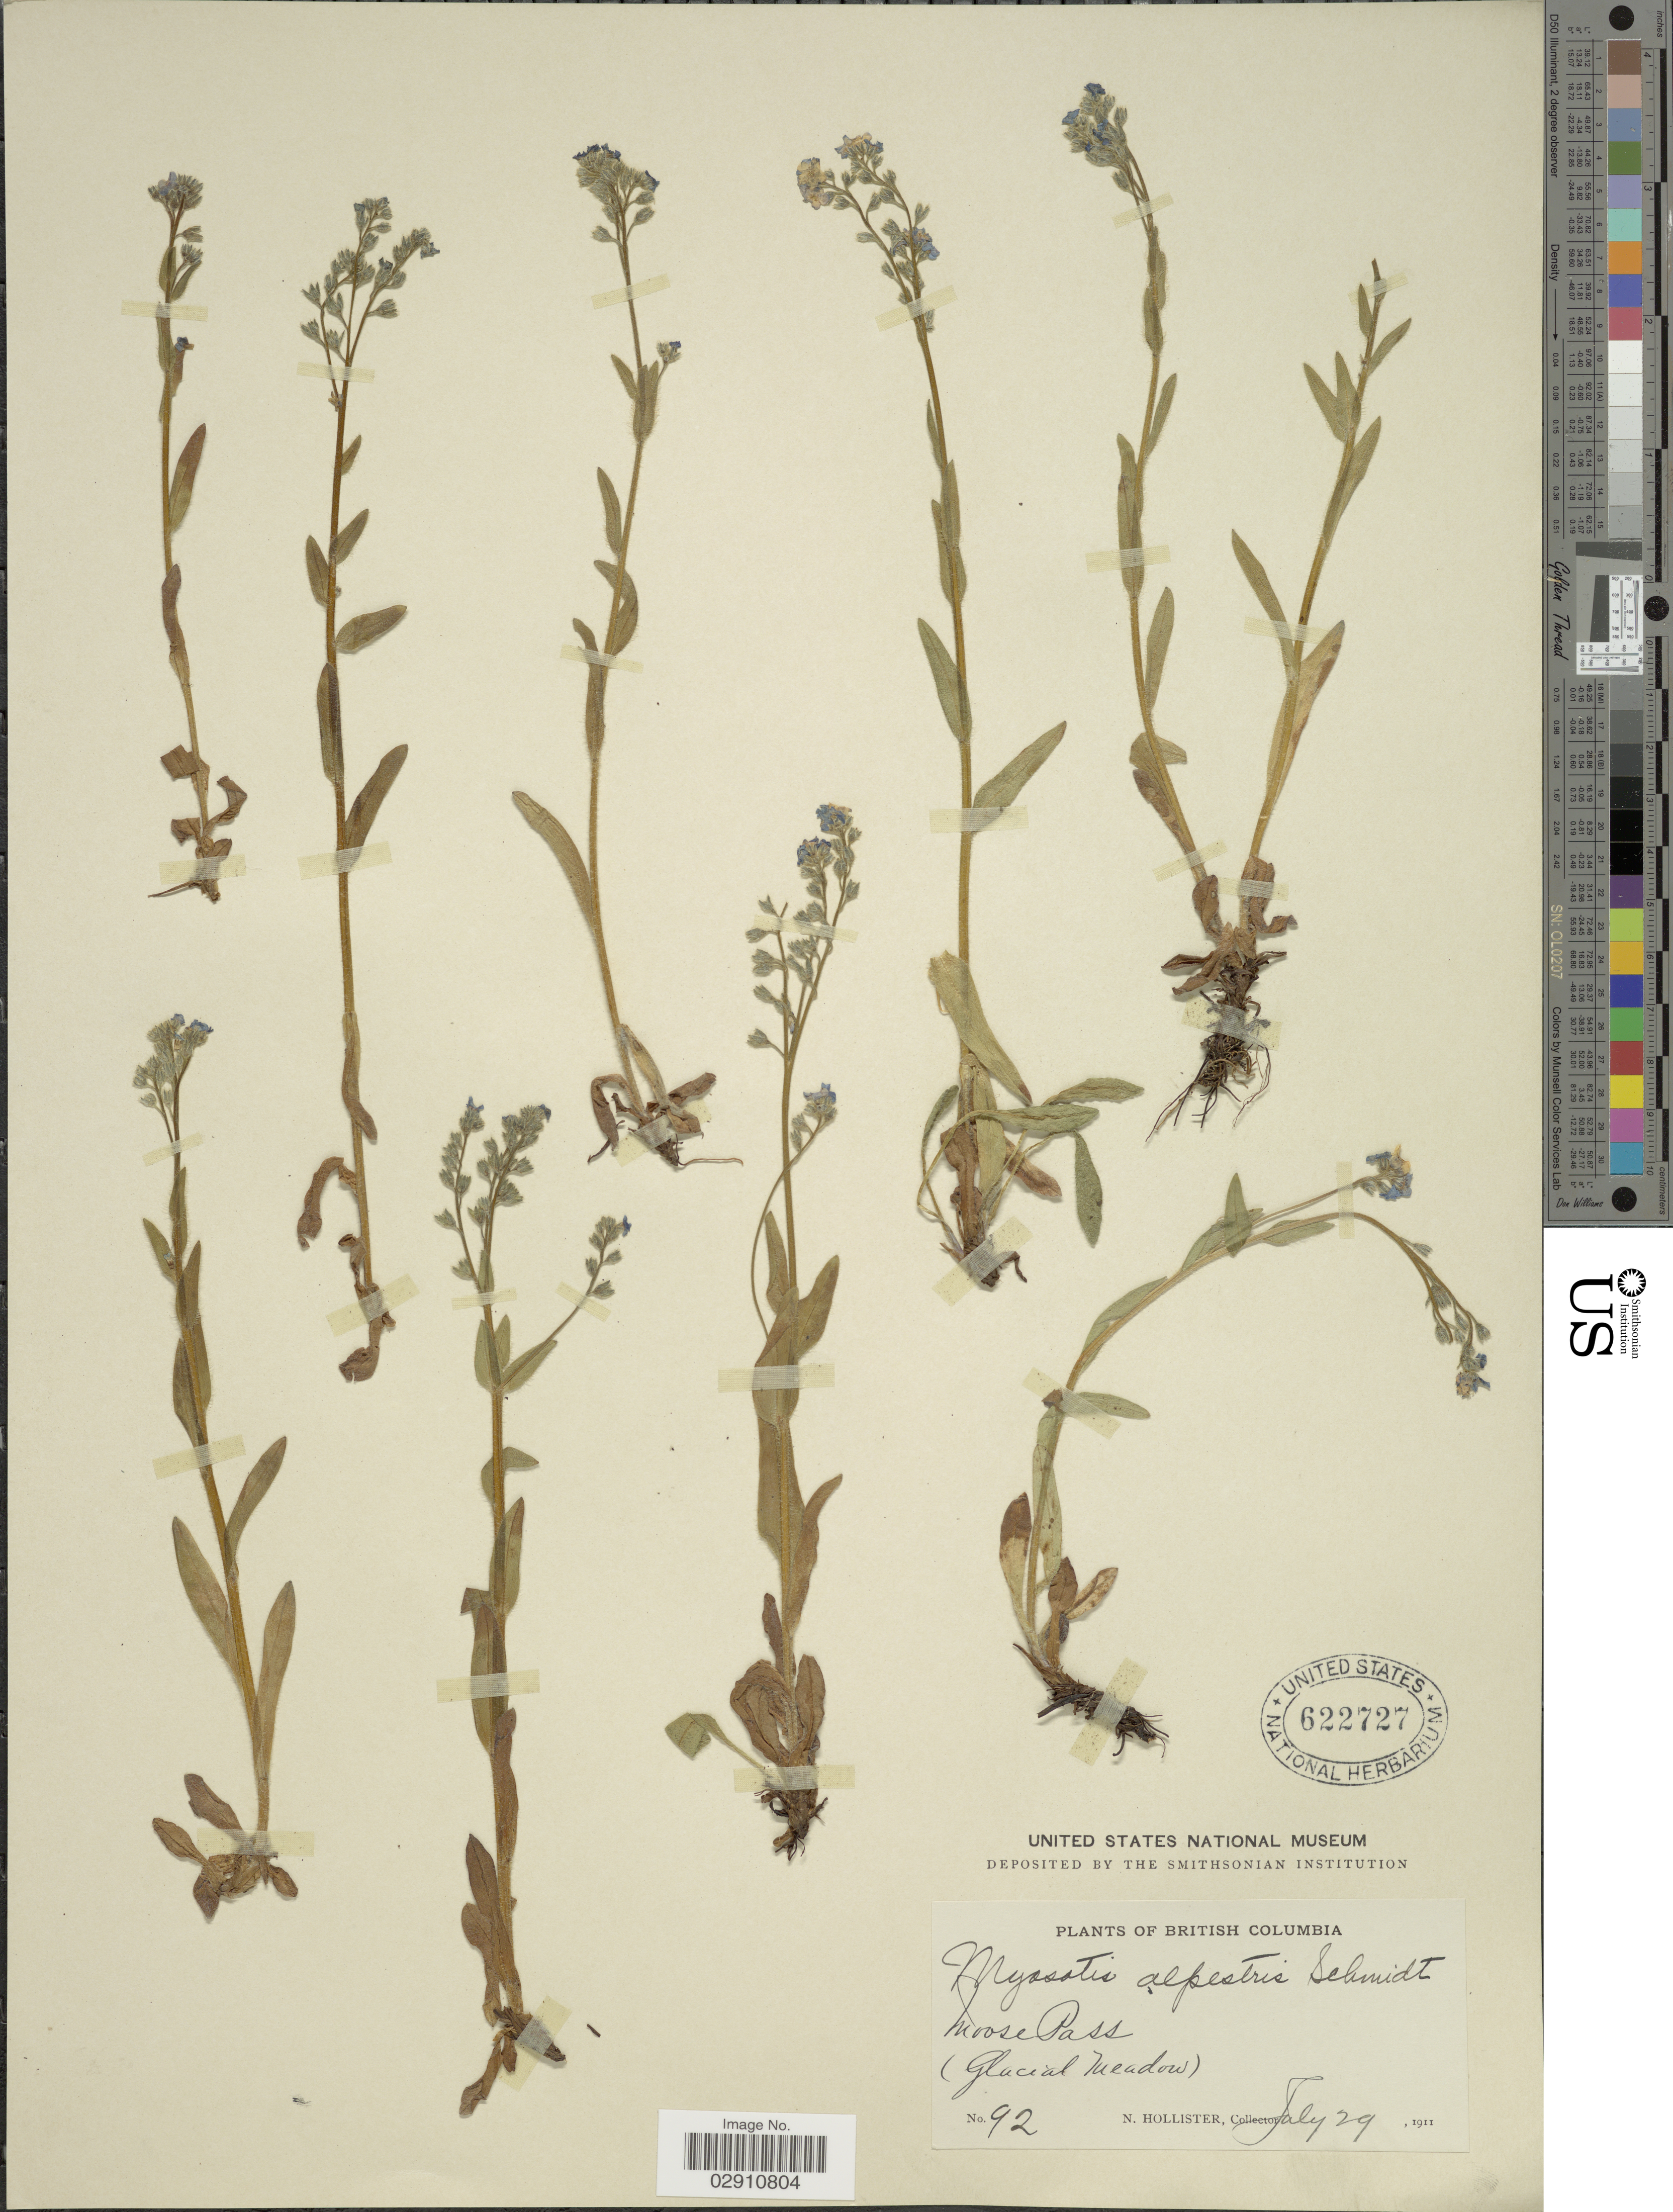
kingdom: Plantae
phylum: Tracheophyta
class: Magnoliopsida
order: Boraginales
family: Boraginaceae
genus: Myosotis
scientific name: Myosotis alpestris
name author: F.W. Schmidt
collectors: N. Hollister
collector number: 92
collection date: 1911-07-29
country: Canada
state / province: British Columbia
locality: Moose Pass. (Glacial Meadow).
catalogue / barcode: US 622727